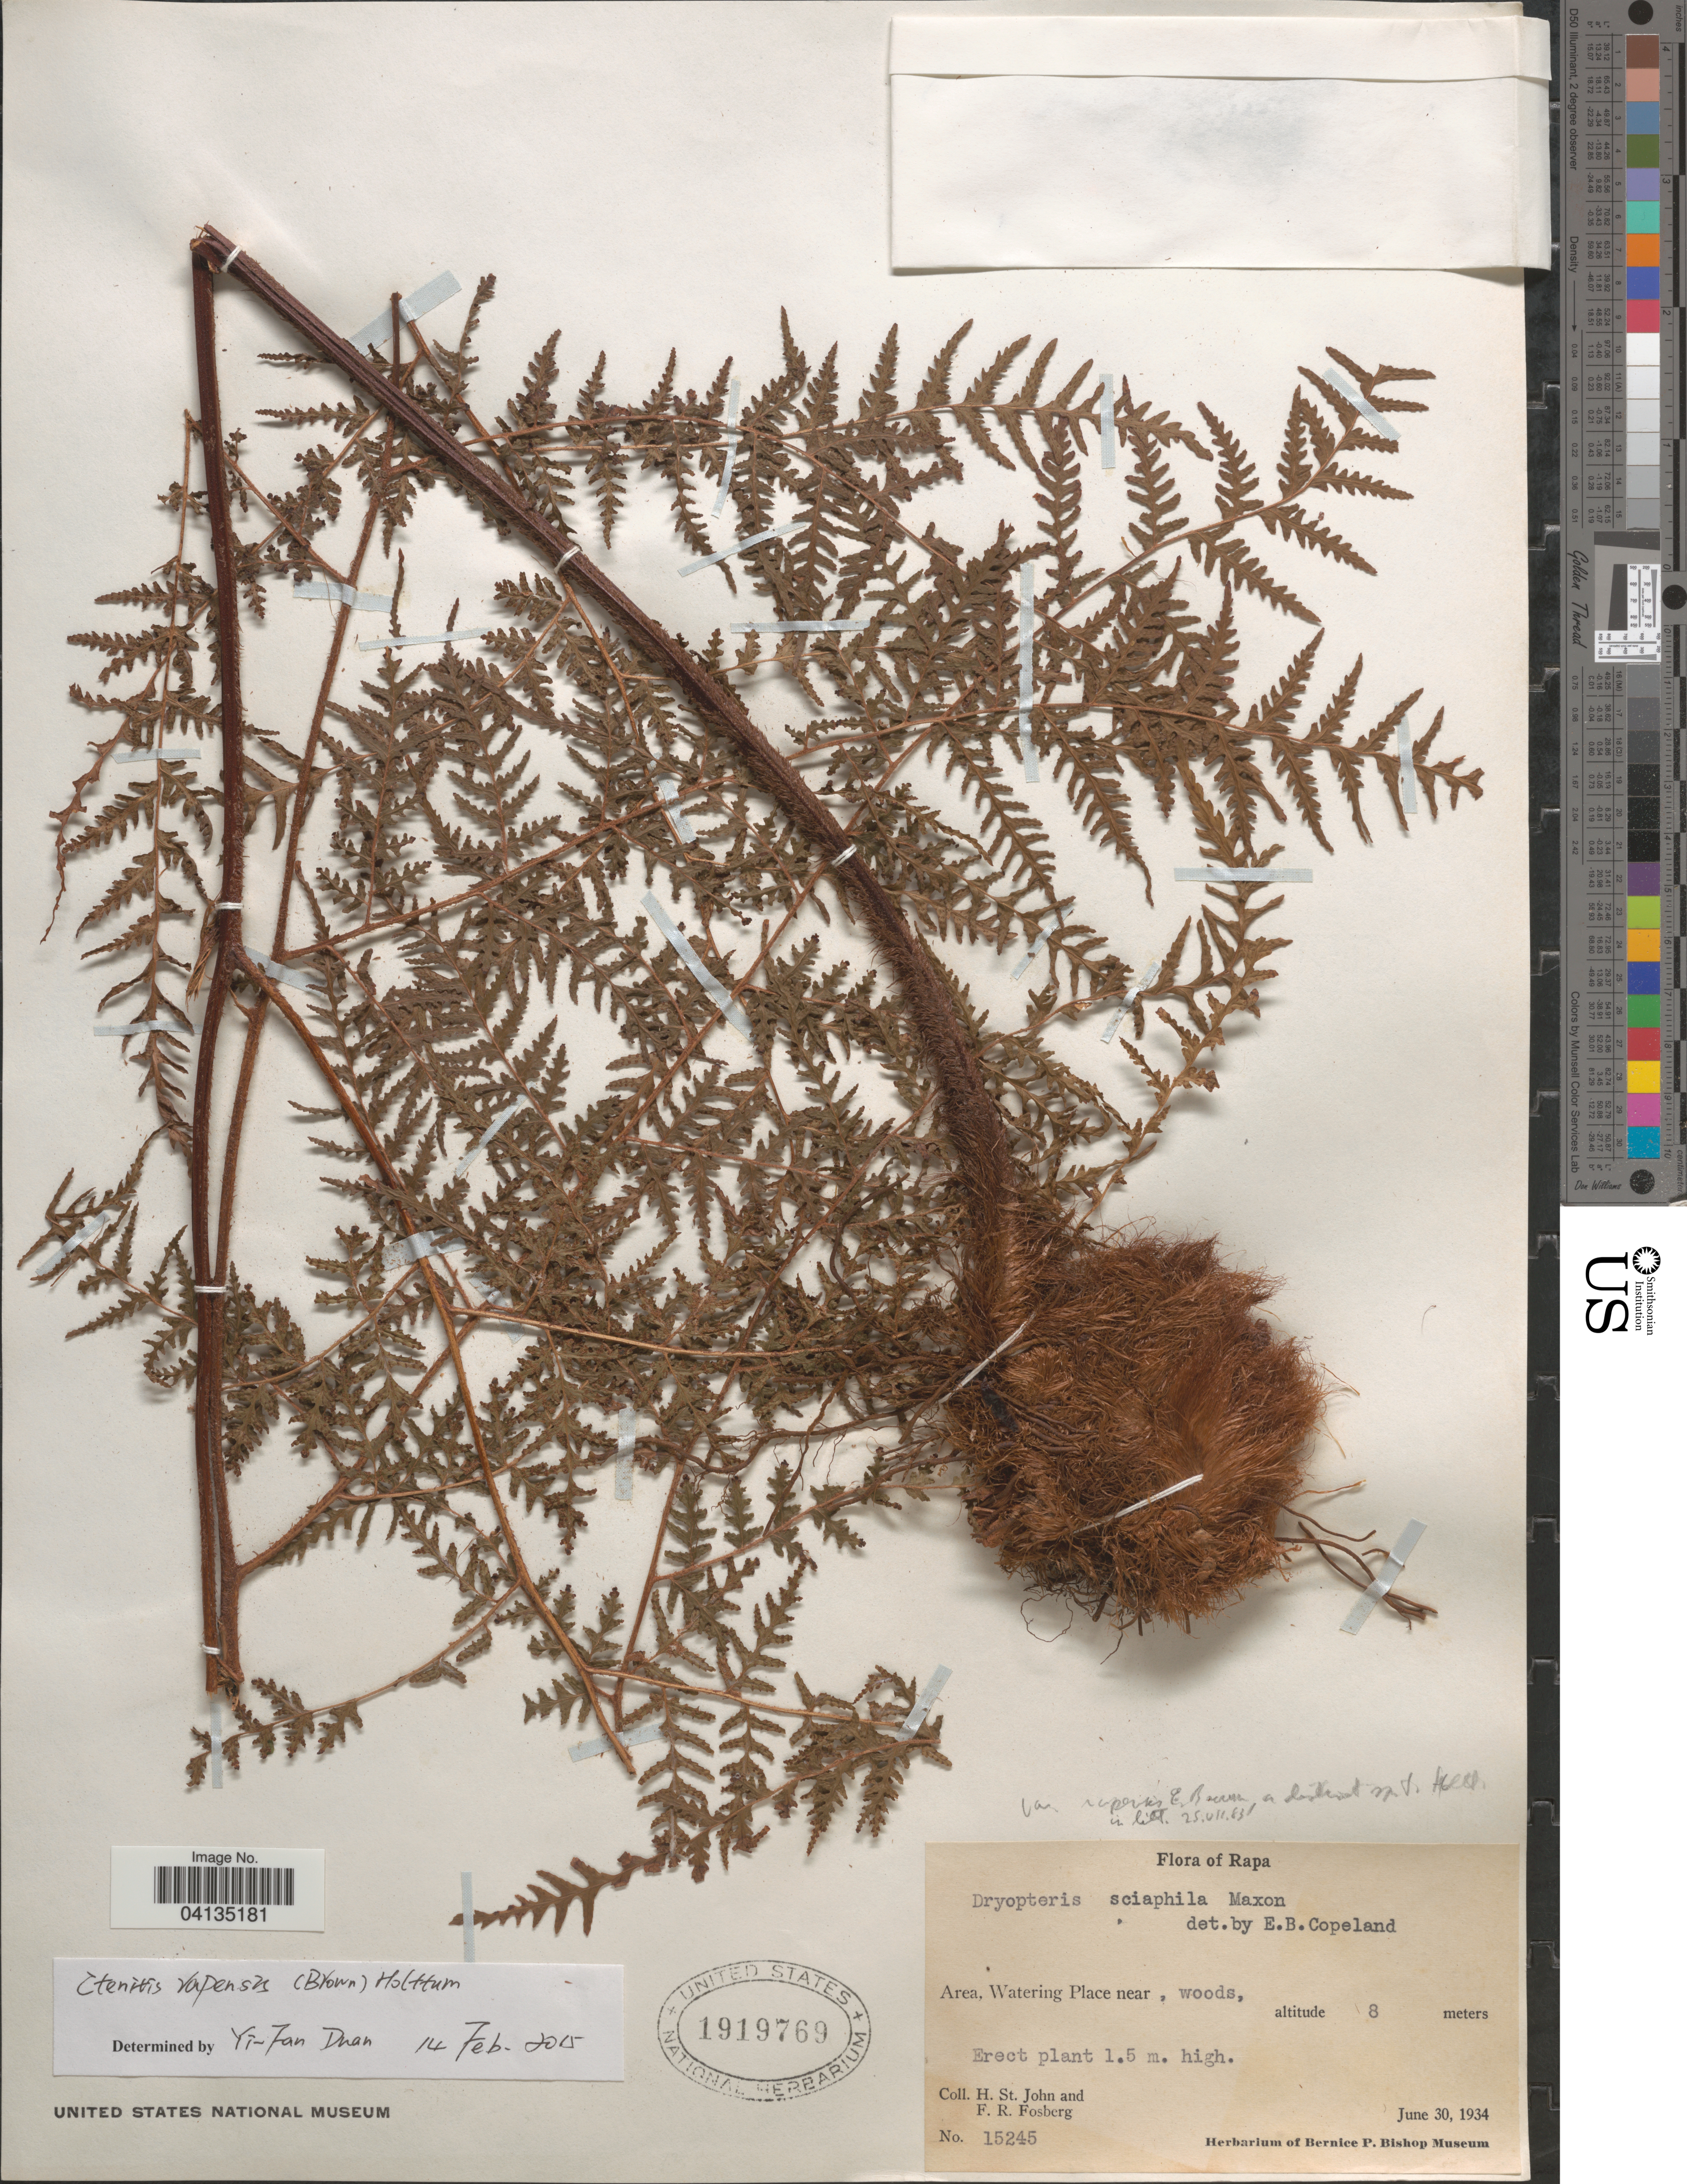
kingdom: Plantae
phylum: Tracheophyta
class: Polypodiopsida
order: Polypodiales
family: Dryopteridaceae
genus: Ctenitis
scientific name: Ctenitis rapensis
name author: (E.D. Br.) Holttum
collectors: H. St. John & F. R. Fosberg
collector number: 15245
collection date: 1934-06-30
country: French Polynesia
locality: Watering Place near, woods.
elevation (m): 8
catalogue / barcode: US 1919769